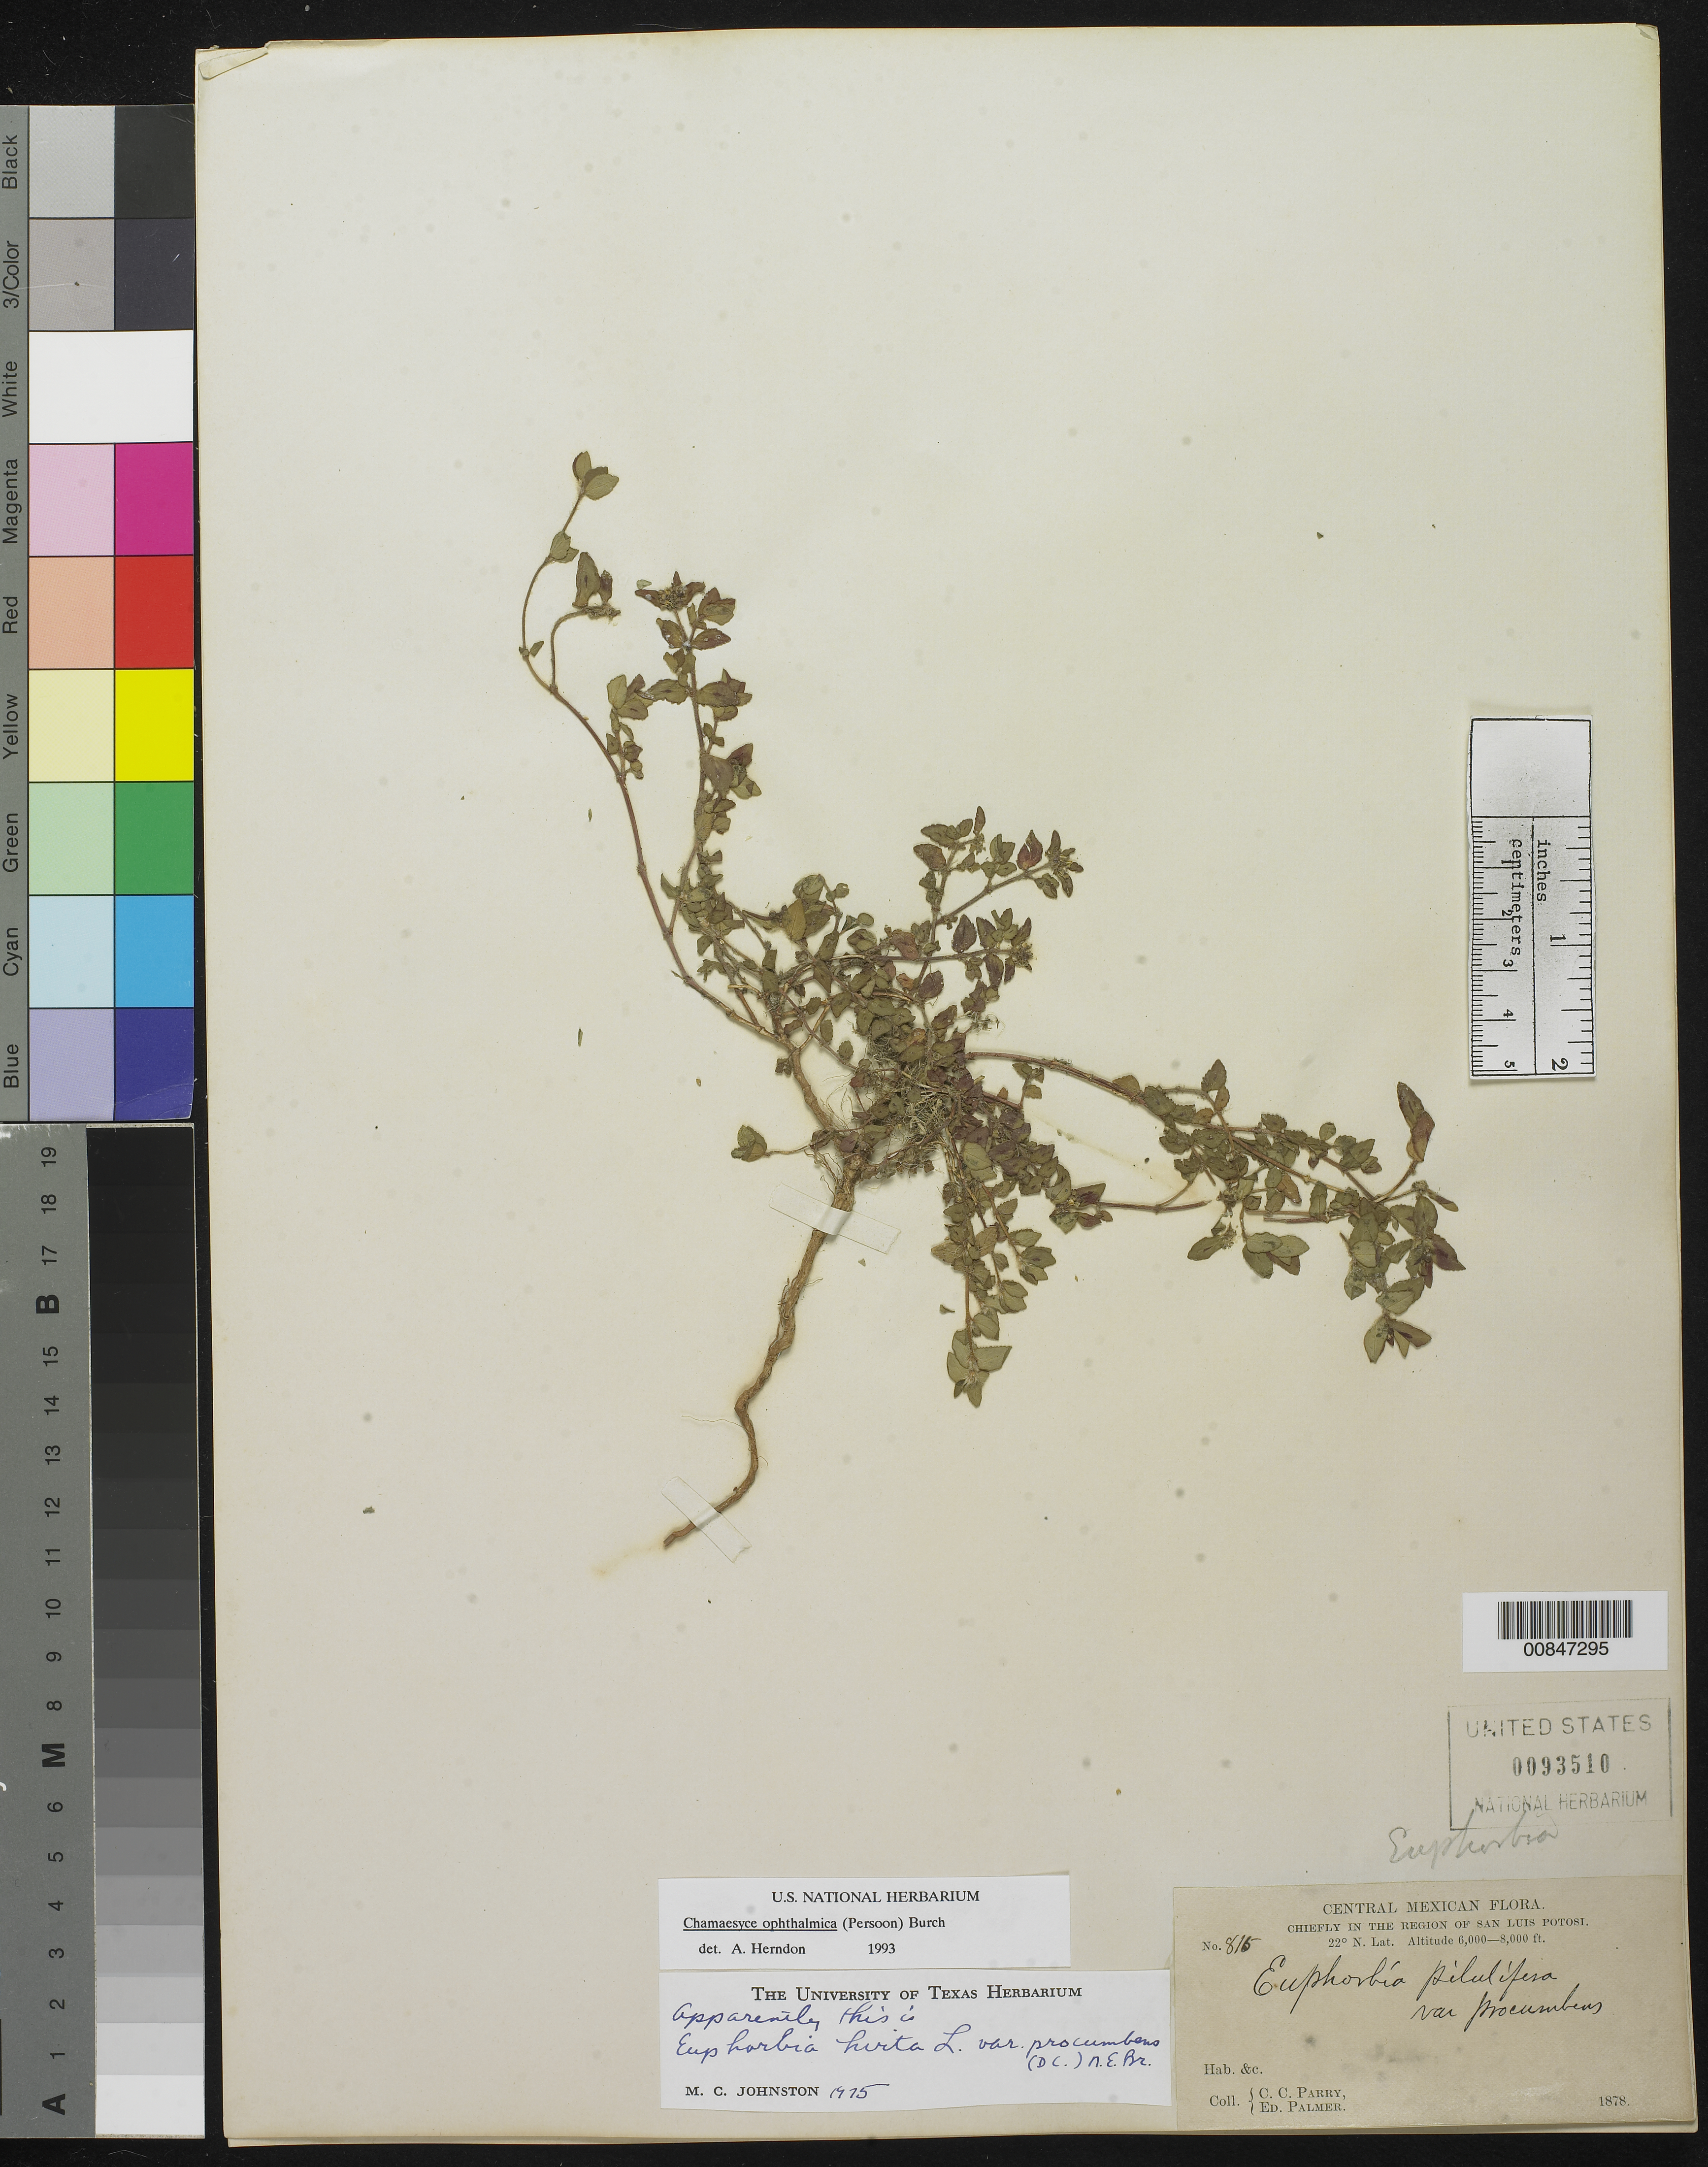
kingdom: Plantae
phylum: Tracheophyta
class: Magnoliopsida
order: Malpighiales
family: Euphorbiaceae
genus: Euphorbia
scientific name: Euphorbia ophthalmica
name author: Pers.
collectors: C. C. Parry & E. Palmer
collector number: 815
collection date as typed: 1878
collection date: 1878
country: Mexico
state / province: San Luis Potosí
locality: Chiefly in the region of San Luis Potosí.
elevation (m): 1829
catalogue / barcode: US 93510